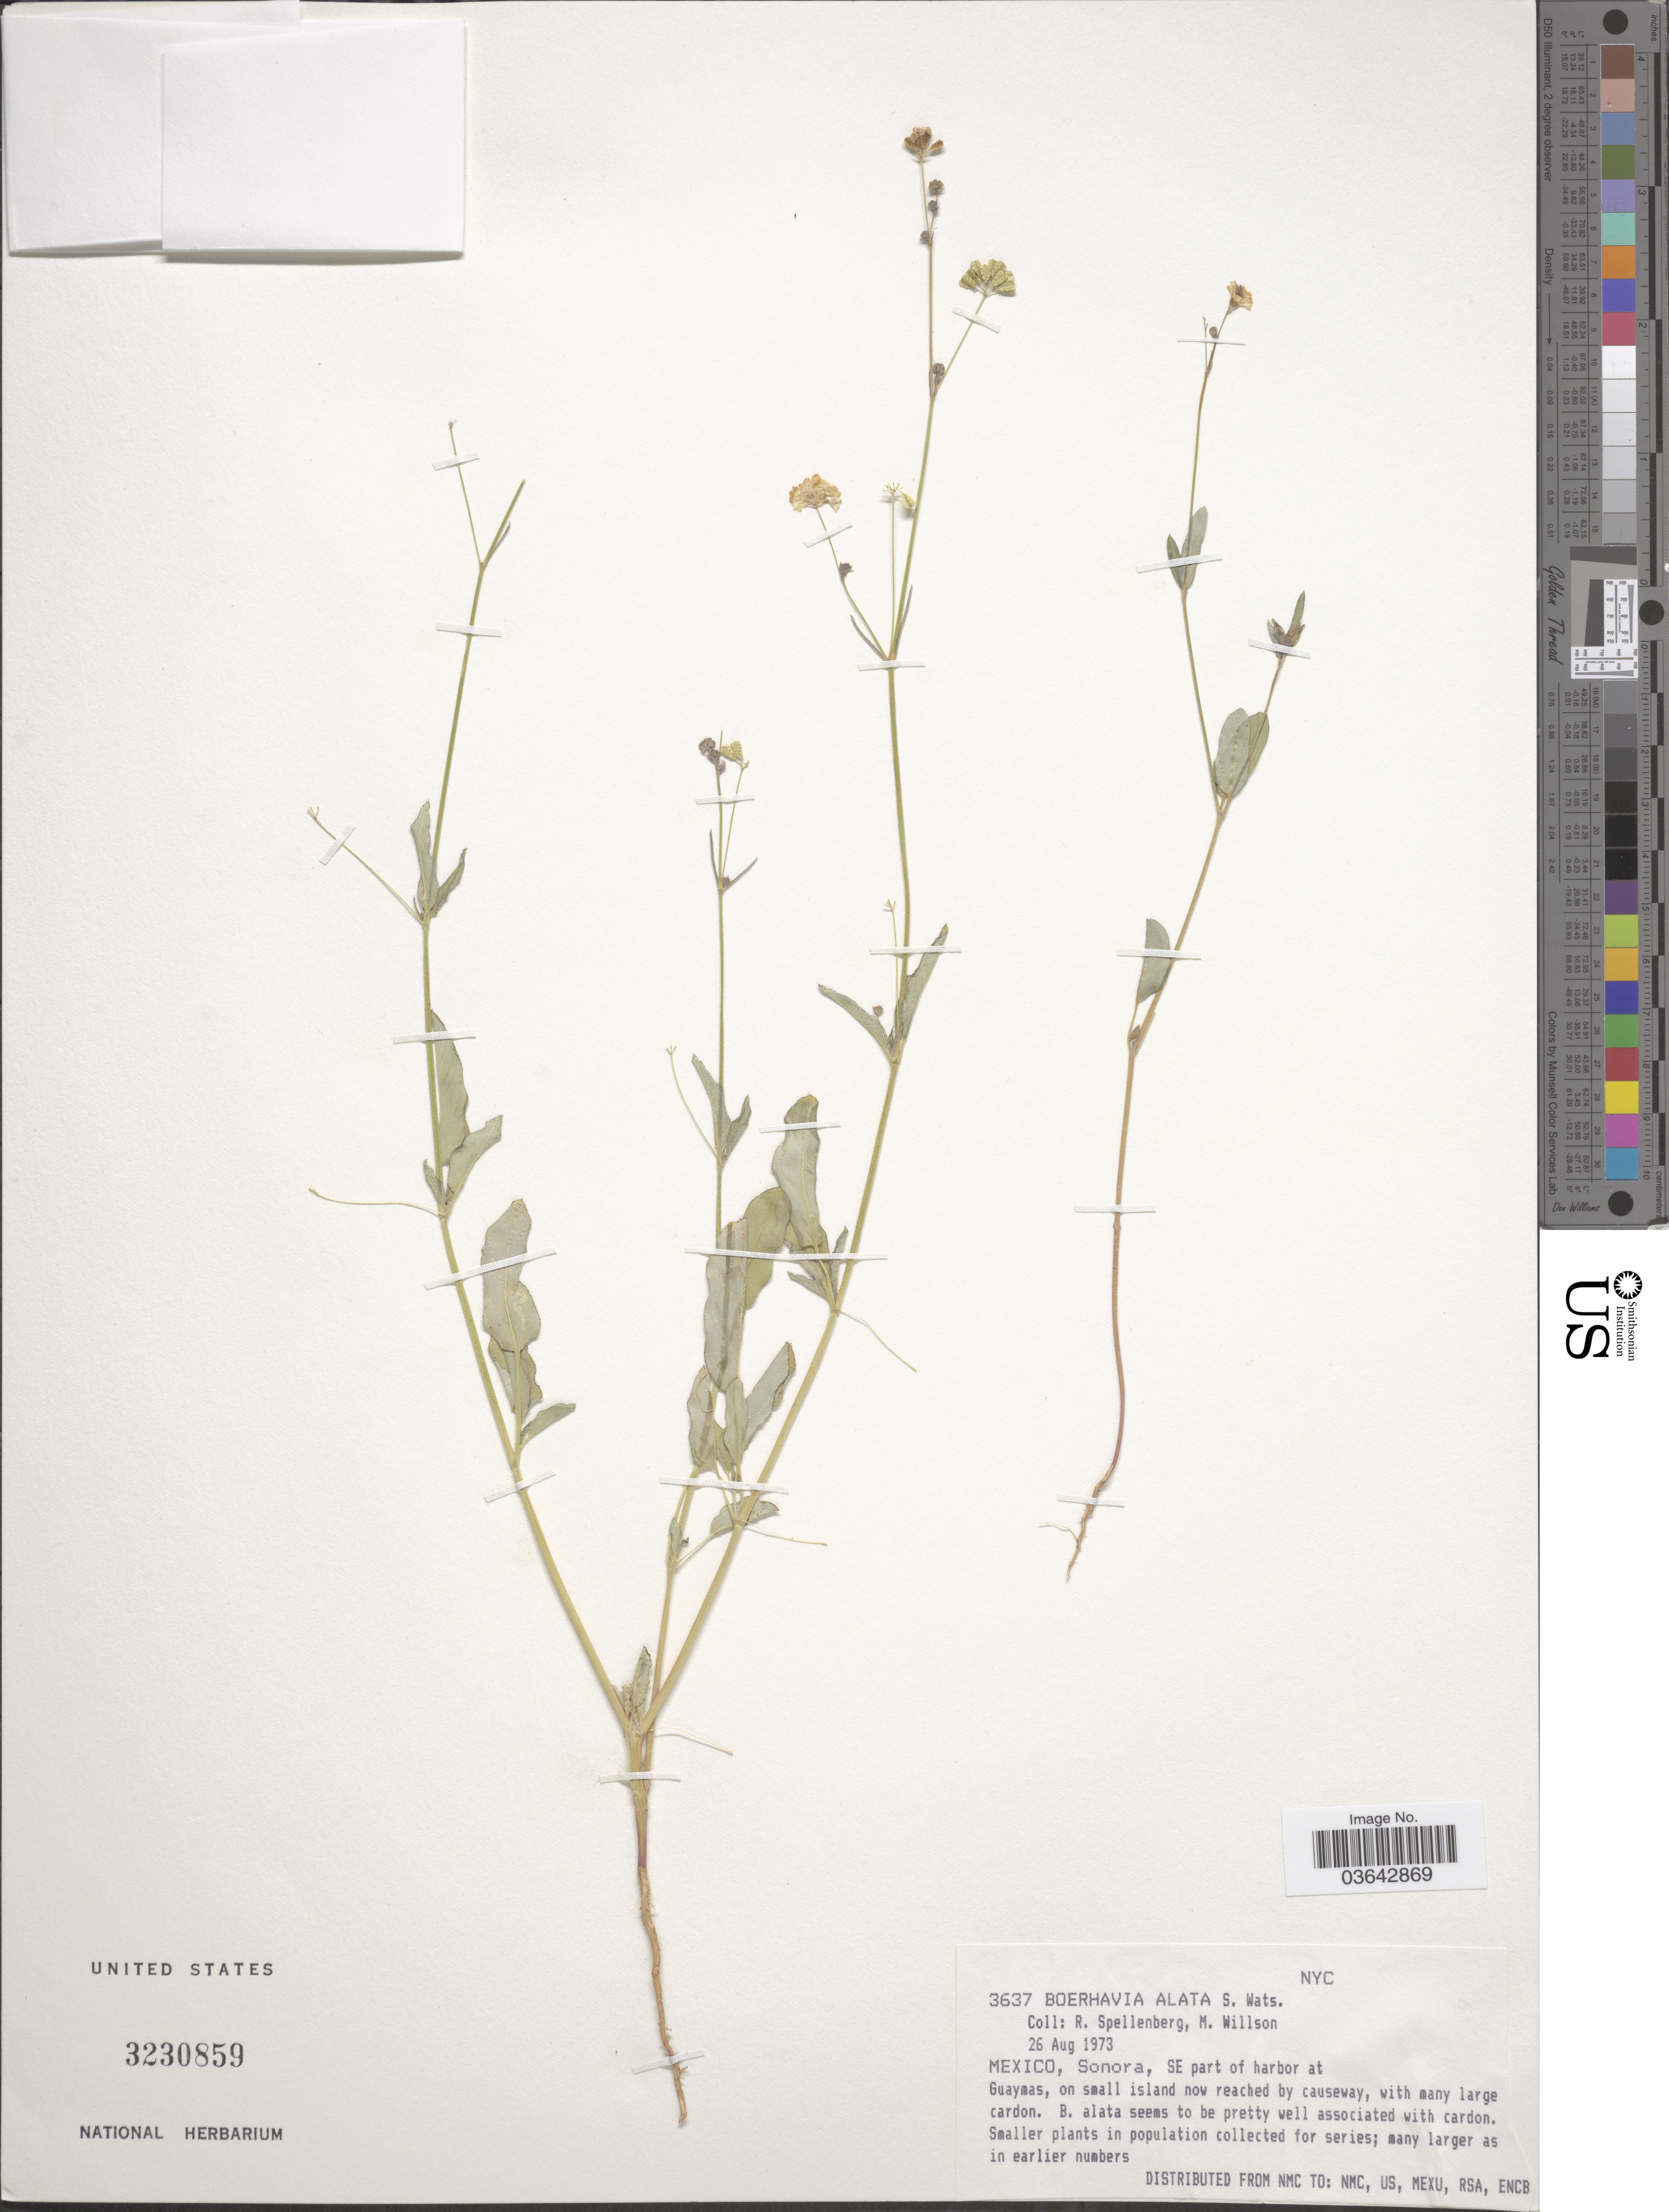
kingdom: Plantae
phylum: Tracheophyta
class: Magnoliopsida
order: Caryophyllales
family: Nyctaginaceae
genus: Boerhavia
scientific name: Boerhavia alata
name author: S. Watson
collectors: R. Spellenberg & M. Willson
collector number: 3637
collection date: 1973-08-26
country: Mexico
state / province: Sonora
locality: SE part of harbor at Guaymas.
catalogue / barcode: US 3230859